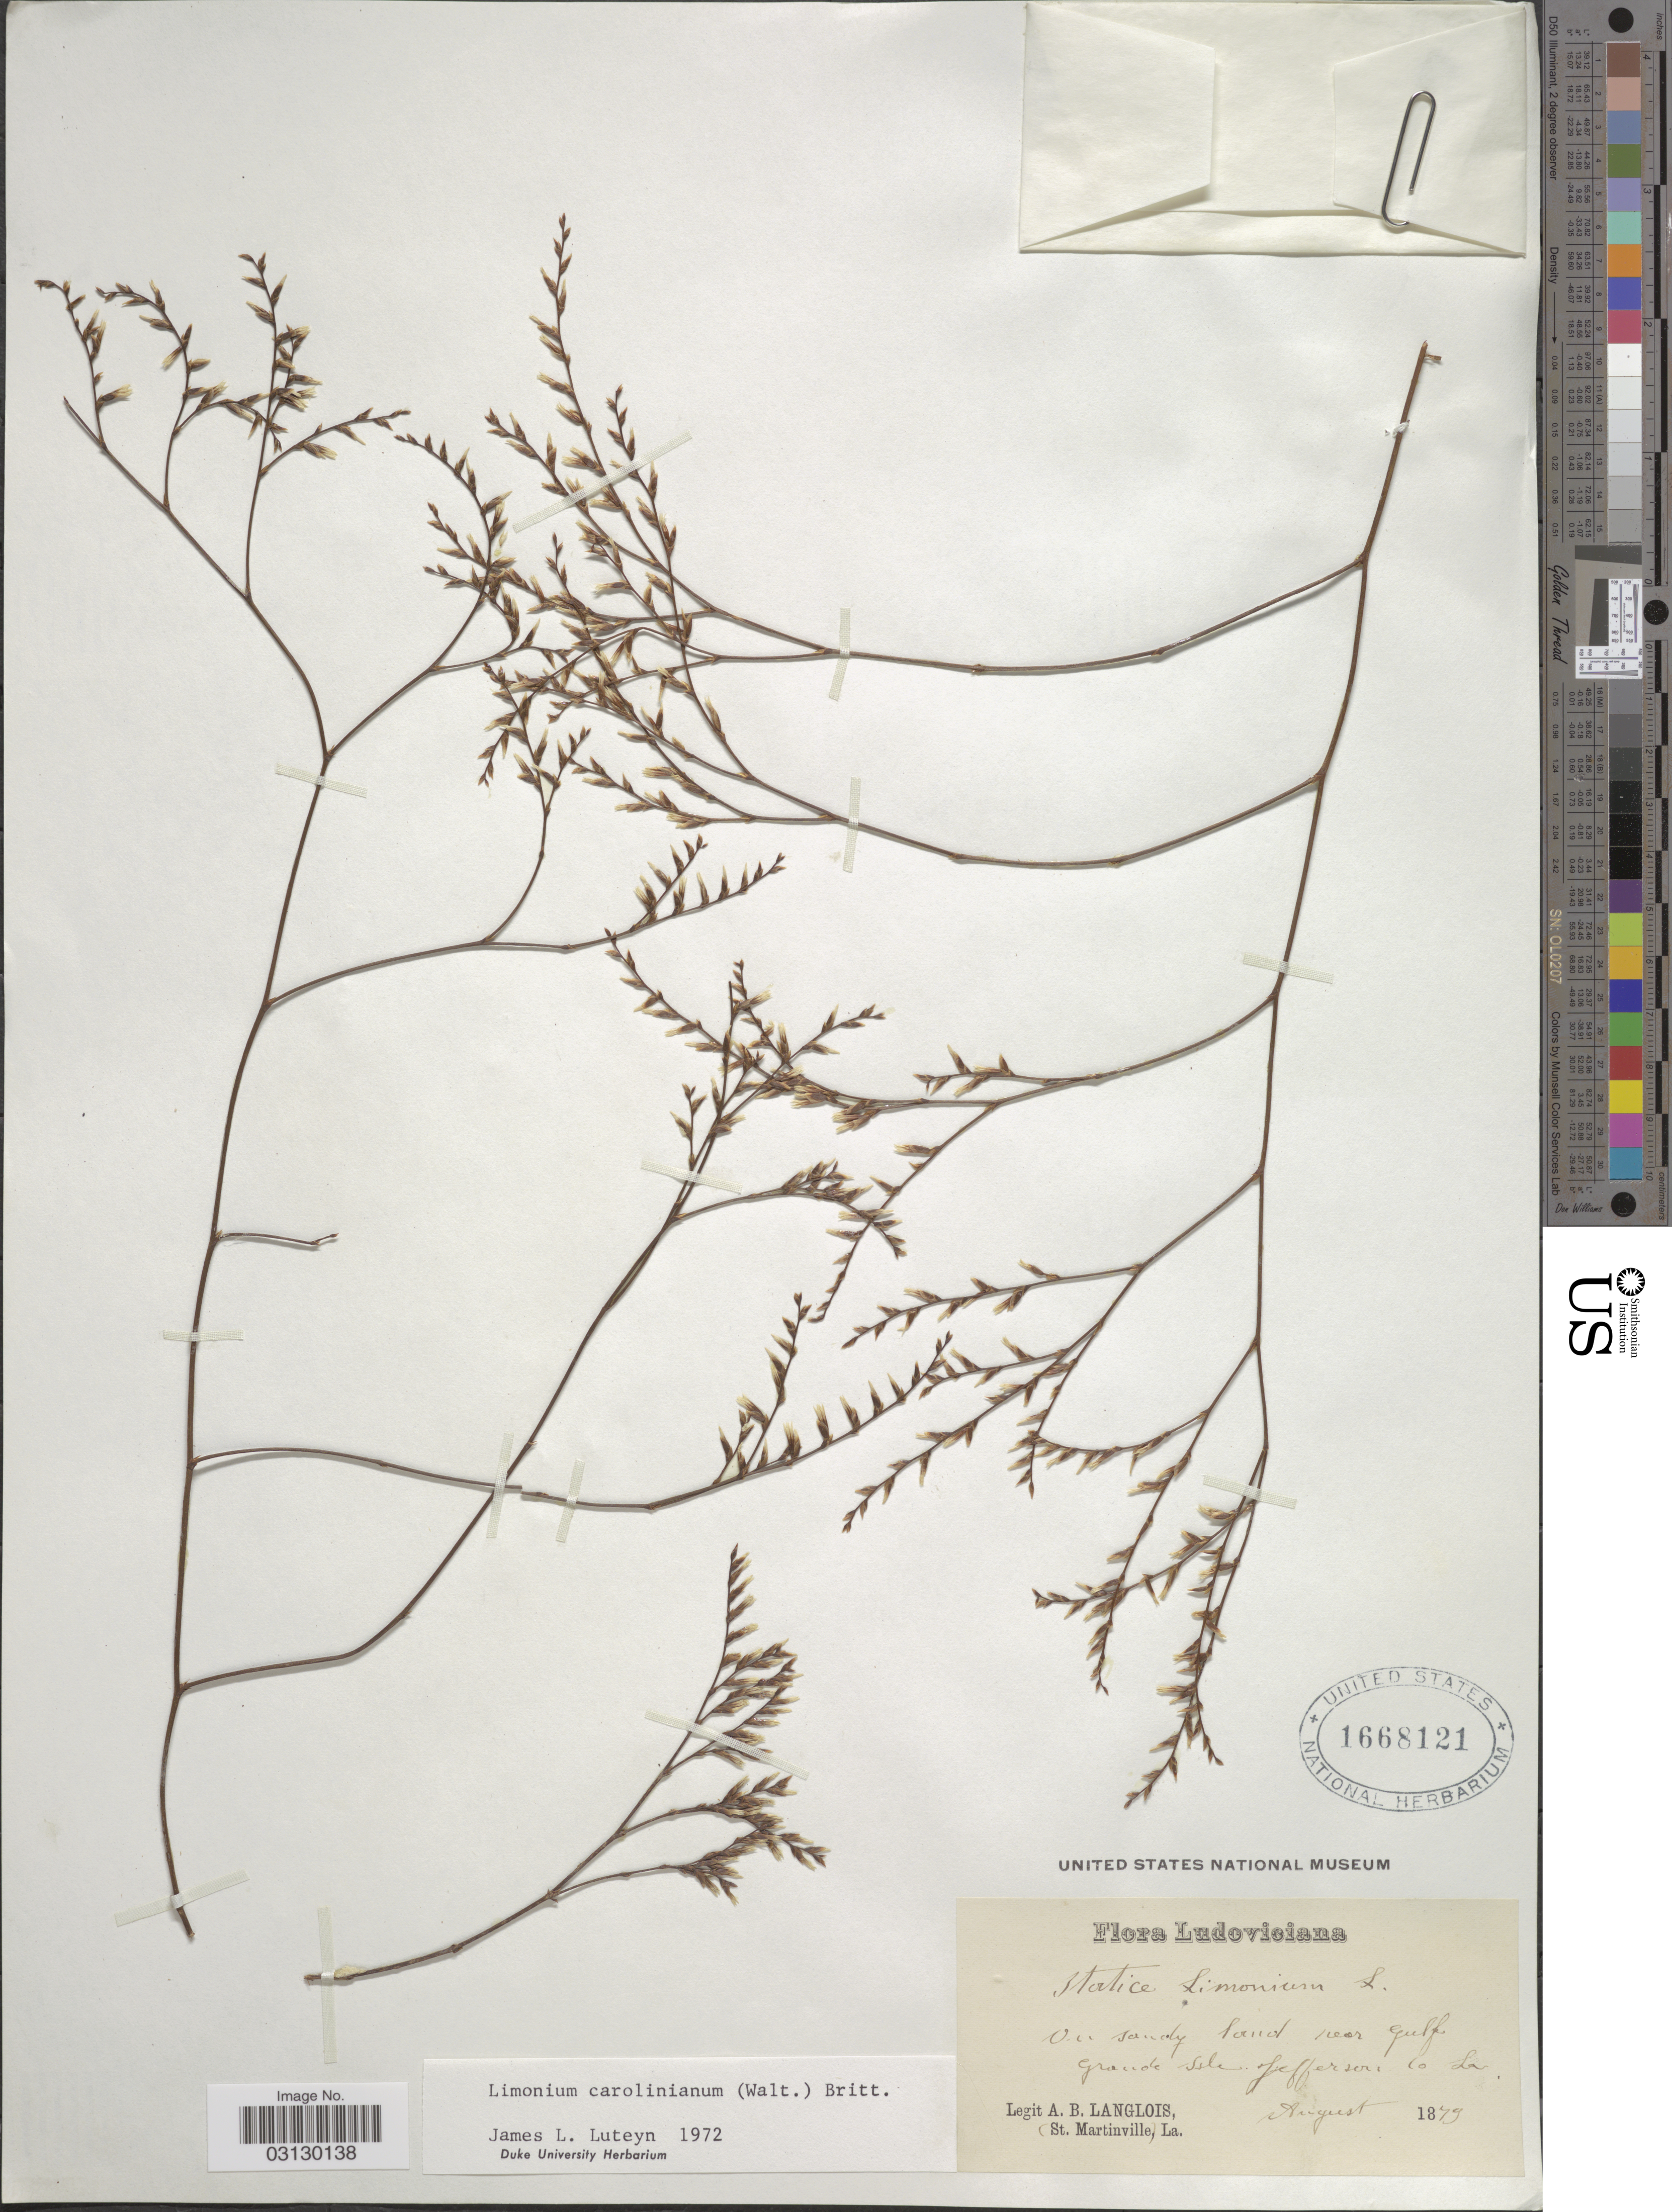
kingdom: Plantae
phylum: Tracheophyta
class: Magnoliopsida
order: Caryophyllales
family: Plumbaginaceae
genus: Limonium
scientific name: Limonium carolinianum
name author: (Walter) Britton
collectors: A. Langlois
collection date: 1879-08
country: United States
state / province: Louisiana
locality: On sandy land near Gulf Grande Isle, Jefferson Co.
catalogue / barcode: US 1668121